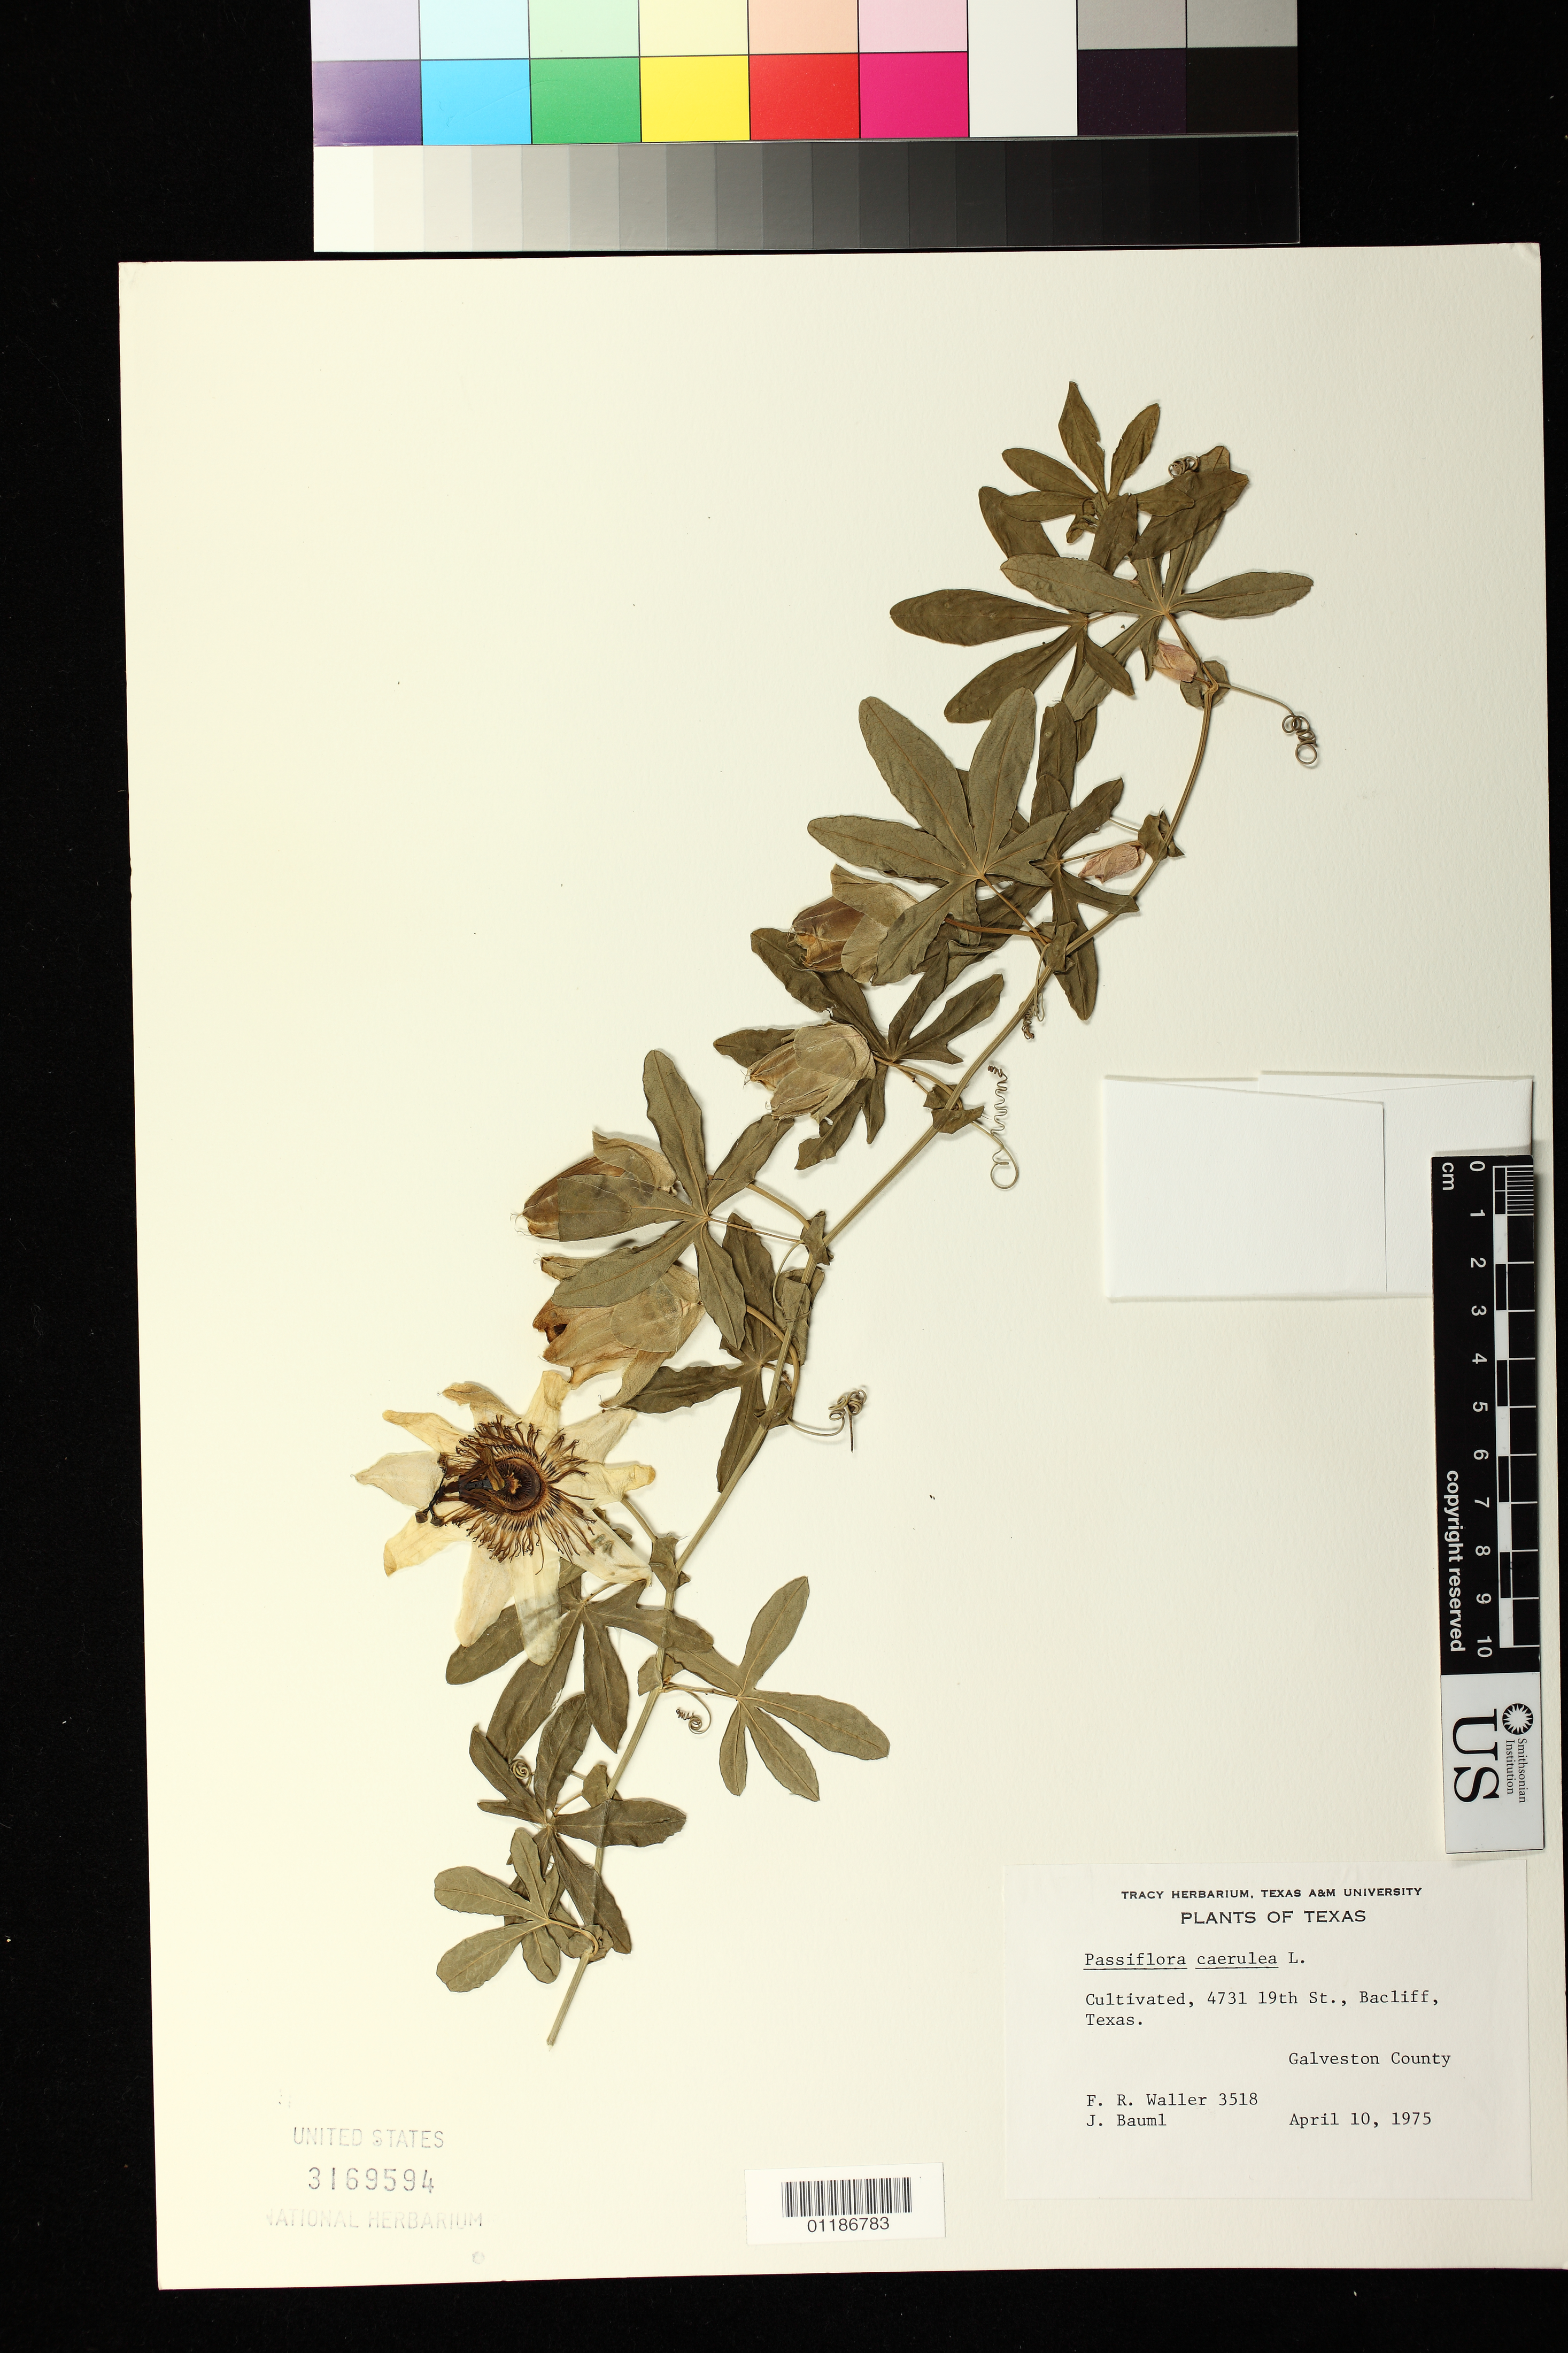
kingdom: Plantae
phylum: Tracheophyta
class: Magnoliopsida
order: Malpighiales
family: Passifloraceae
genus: Passiflora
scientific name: Passiflora caerulea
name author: L.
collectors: F. R. Waller & J. Bauml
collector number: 3518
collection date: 1975-04-10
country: United States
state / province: Texas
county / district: Galveston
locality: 4731 19th St. Bacliff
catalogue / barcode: US 3169594